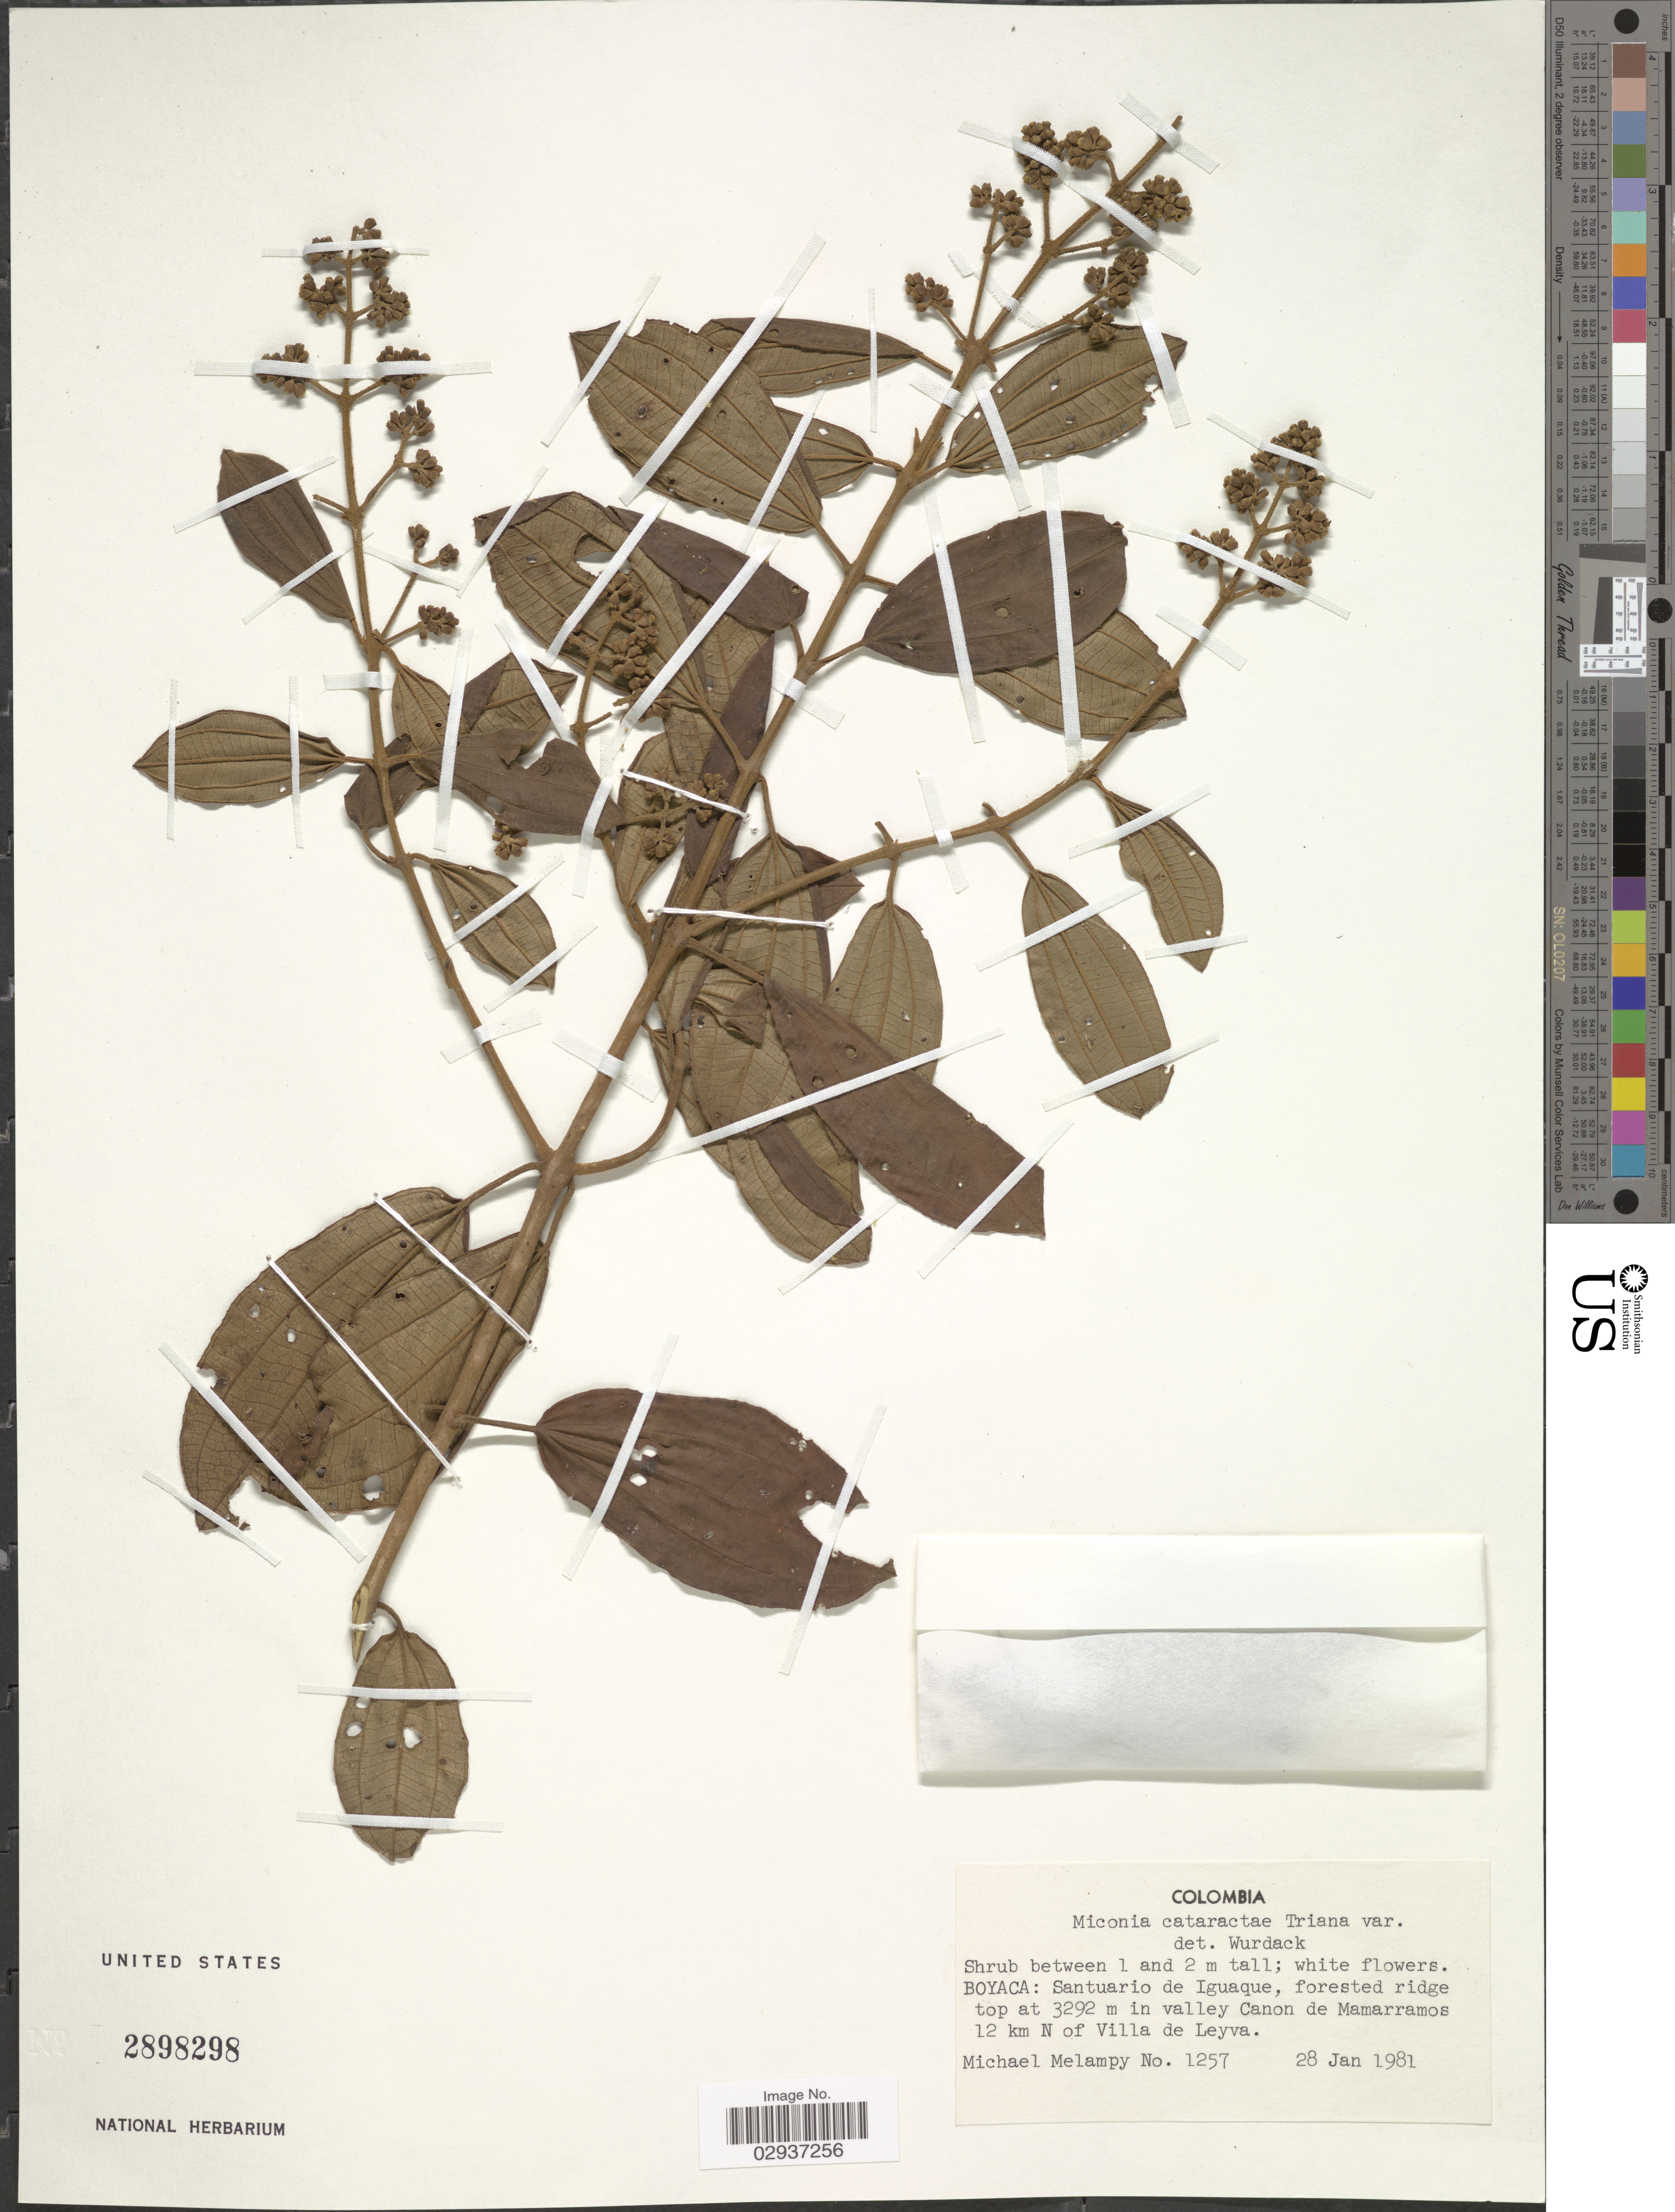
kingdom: Plantae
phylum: Tracheophyta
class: Magnoliopsida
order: Myrtales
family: Melastomataceae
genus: Miconia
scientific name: Miconia cataractae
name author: Triana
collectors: M. Melampy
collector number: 1257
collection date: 1981-01-28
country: Colombia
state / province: Boyacá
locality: Santuario de Iguaque, forested ridge top at 3292 m in valley Canon de Mamarramos 12 km N of Villa de Leyva.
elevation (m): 3292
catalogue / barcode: US 2898298